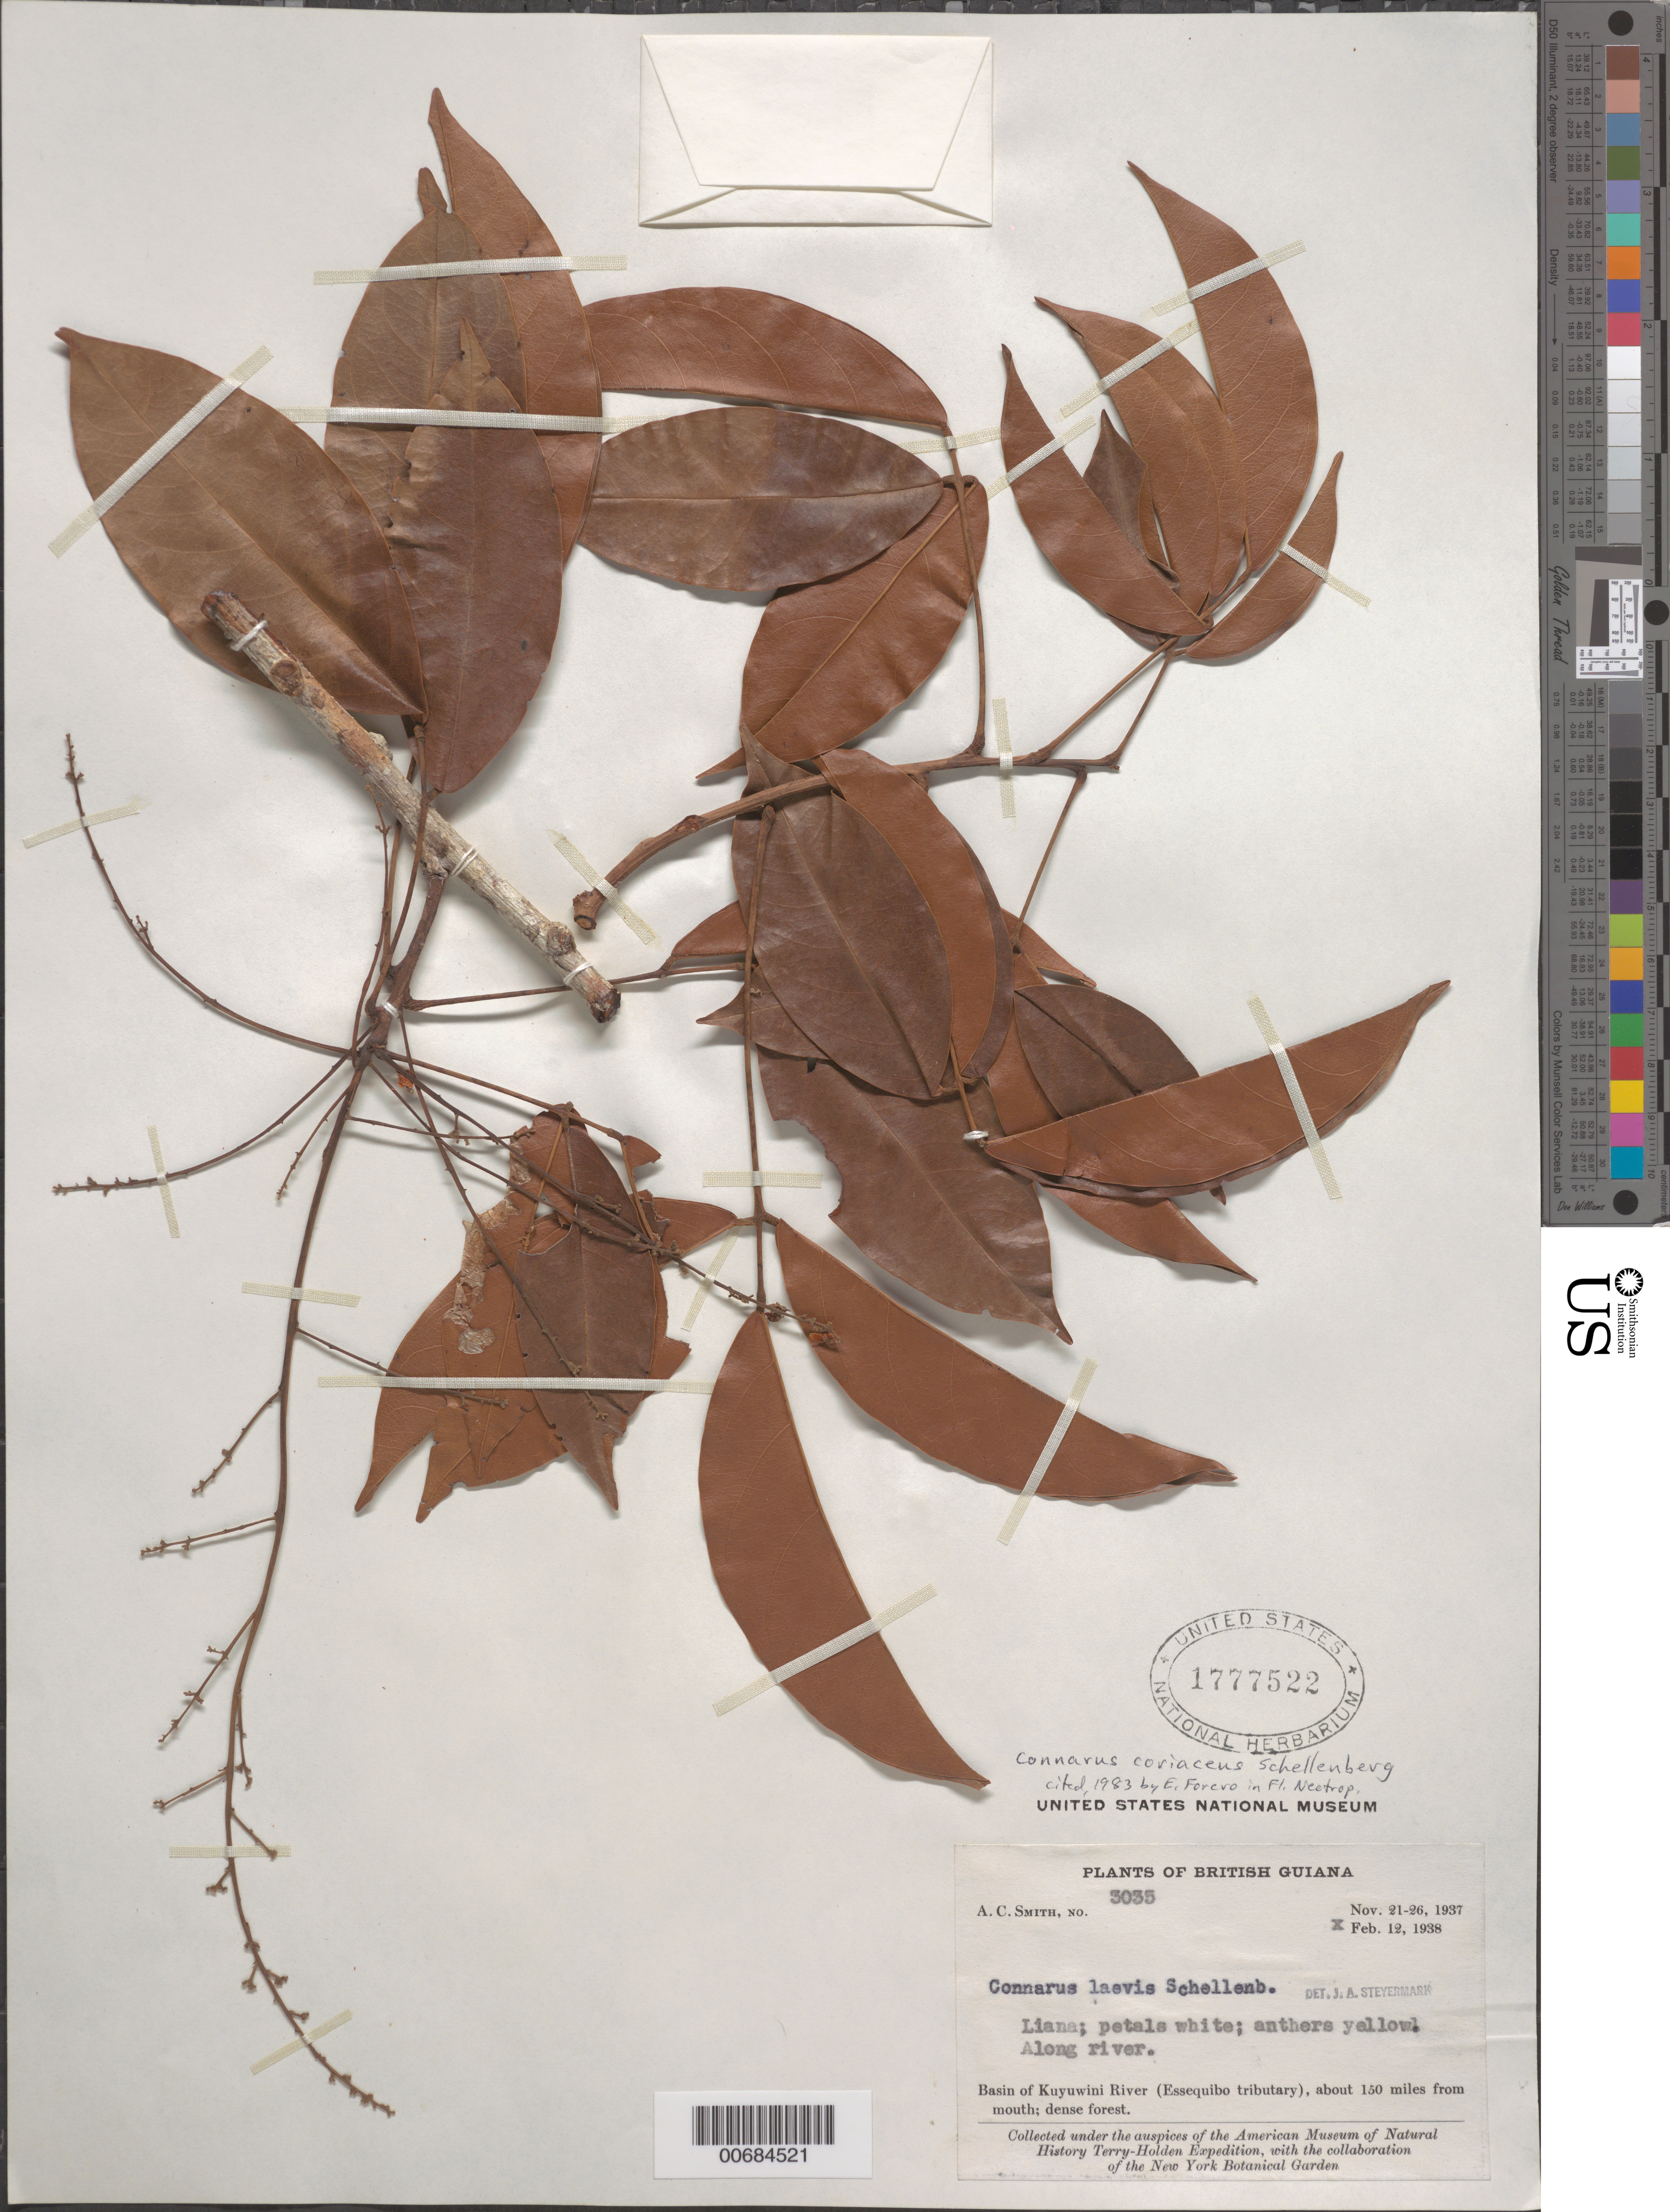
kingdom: Plantae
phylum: Tracheophyta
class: Magnoliopsida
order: Oxalidales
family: Connaraceae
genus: Connarus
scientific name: Connarus coriaceus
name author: G. Schellenb.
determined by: Forero, E.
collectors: A. C. Smith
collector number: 3035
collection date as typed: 12-Feb-38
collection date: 1938-02-12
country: Guyana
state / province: U. Takutu-U. Essequibo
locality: Kuyuwini River Basin (Essequibo River tributary), about 150 mi. from mouth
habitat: Dense forest, along river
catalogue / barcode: US 1777522